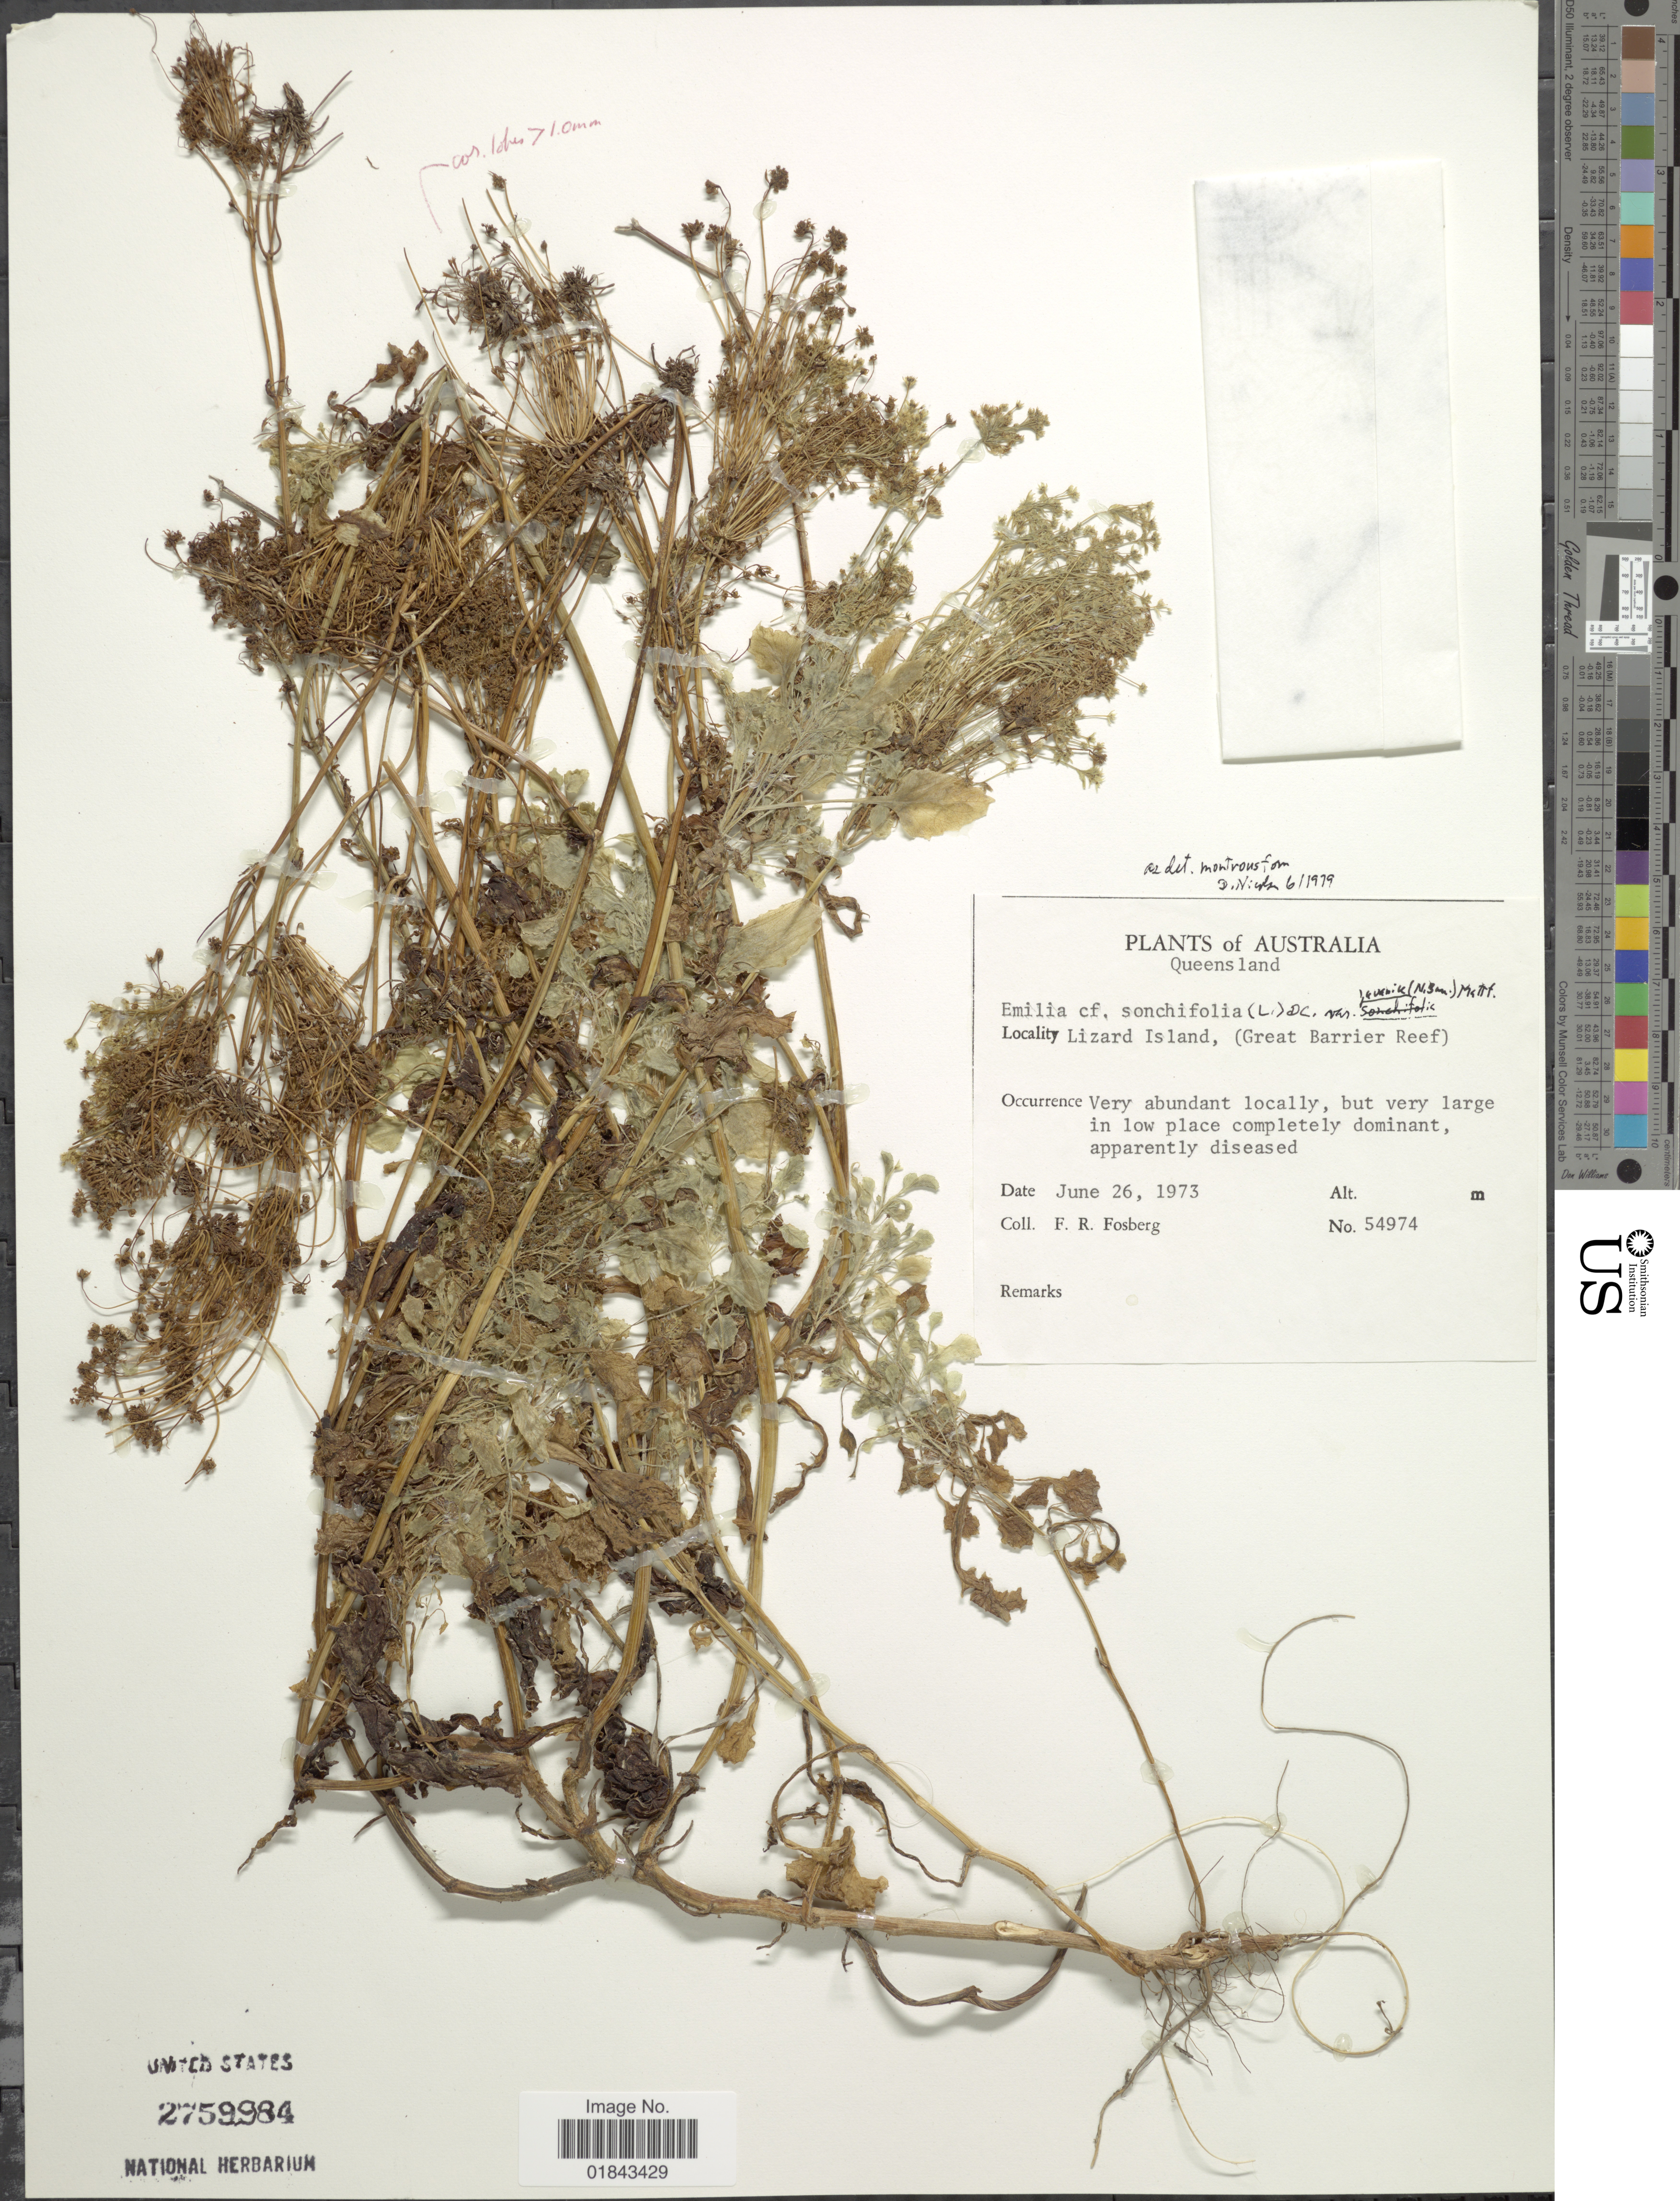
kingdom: Plantae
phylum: Tracheophyta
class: Magnoliopsida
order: Asterales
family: Asteraceae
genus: Emilia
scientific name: Emilia sonchifolia var. javanica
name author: (Burm. f.) Mattf.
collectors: F. R. Fosberg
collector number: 54974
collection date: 1973-06-26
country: Australia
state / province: Queensland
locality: Lizard Island, (Great Barrier Reef).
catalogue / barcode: US 2759984